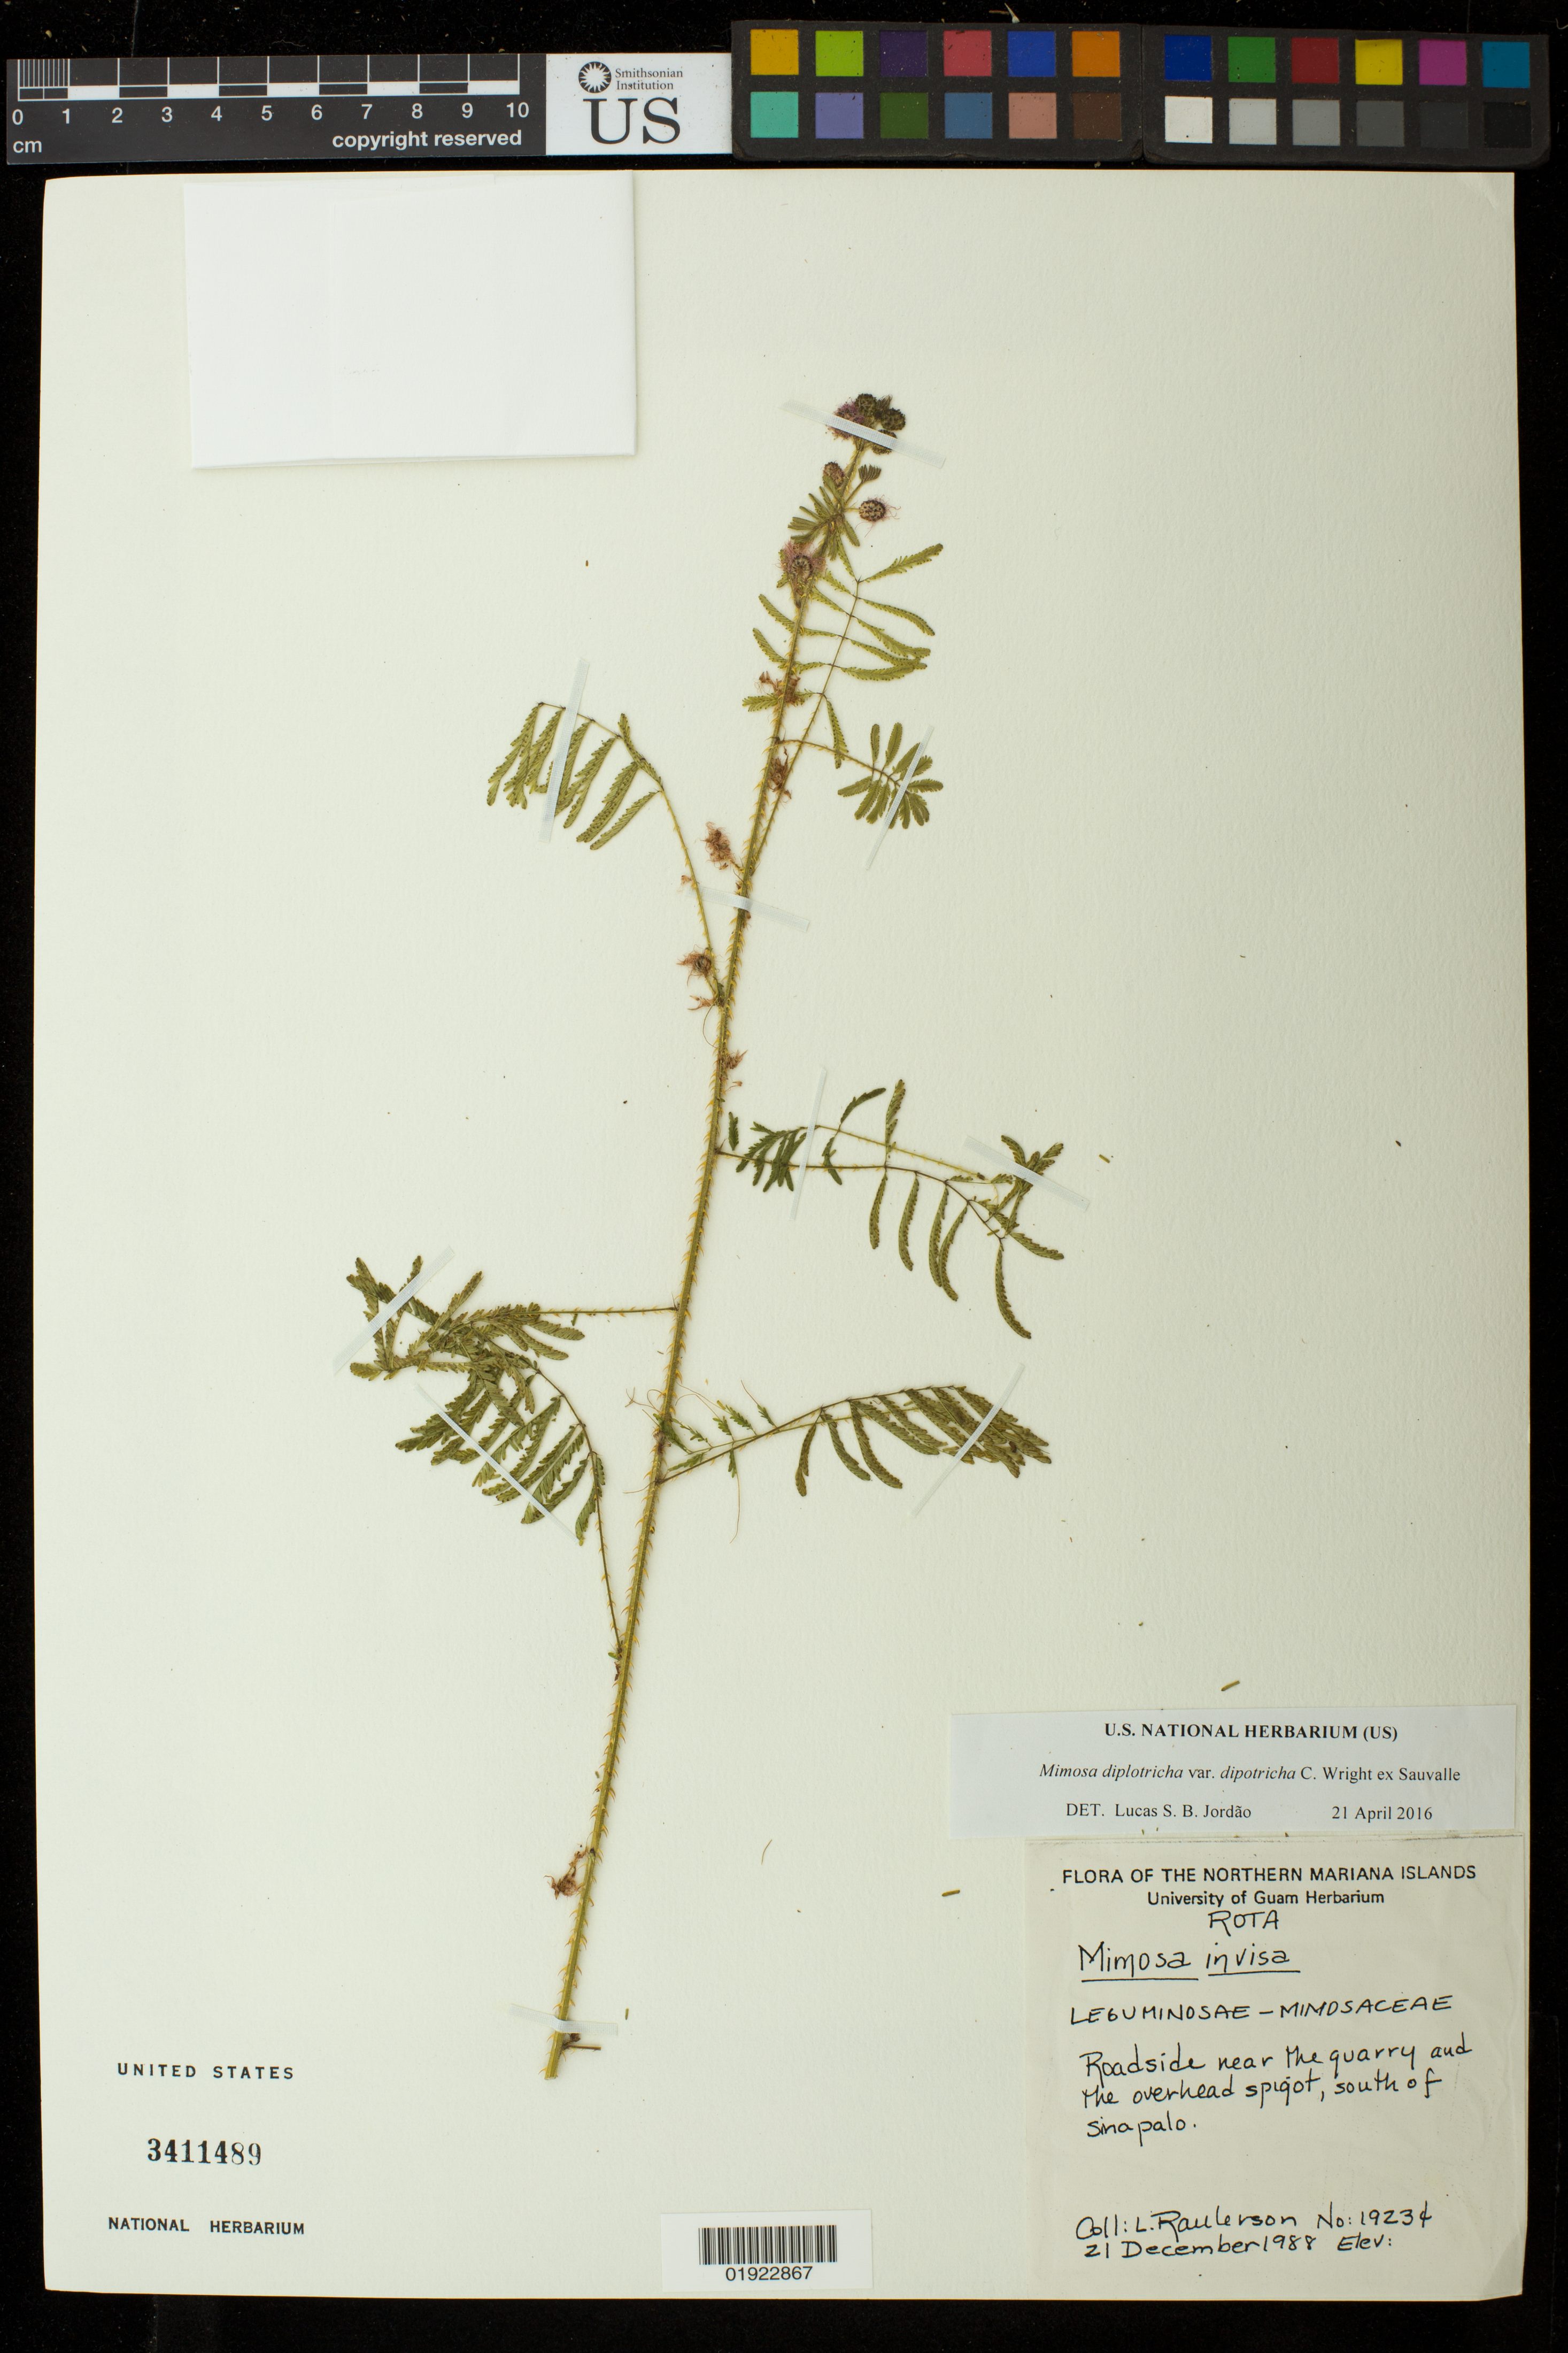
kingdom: Plantae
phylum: Tracheophyta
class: Magnoliopsida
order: Fabales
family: Fabaceae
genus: Mimosa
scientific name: Mimosa diplotricha var. diplotricha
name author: C. Wright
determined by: Jordão, Lucas S.B.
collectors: L. Raulerson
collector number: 19234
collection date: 1988-12-21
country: Northern Mariana Islands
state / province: Rota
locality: South of Sinapalo.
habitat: Roadside near the quarry and the overhead spigot.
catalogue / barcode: US 3411489